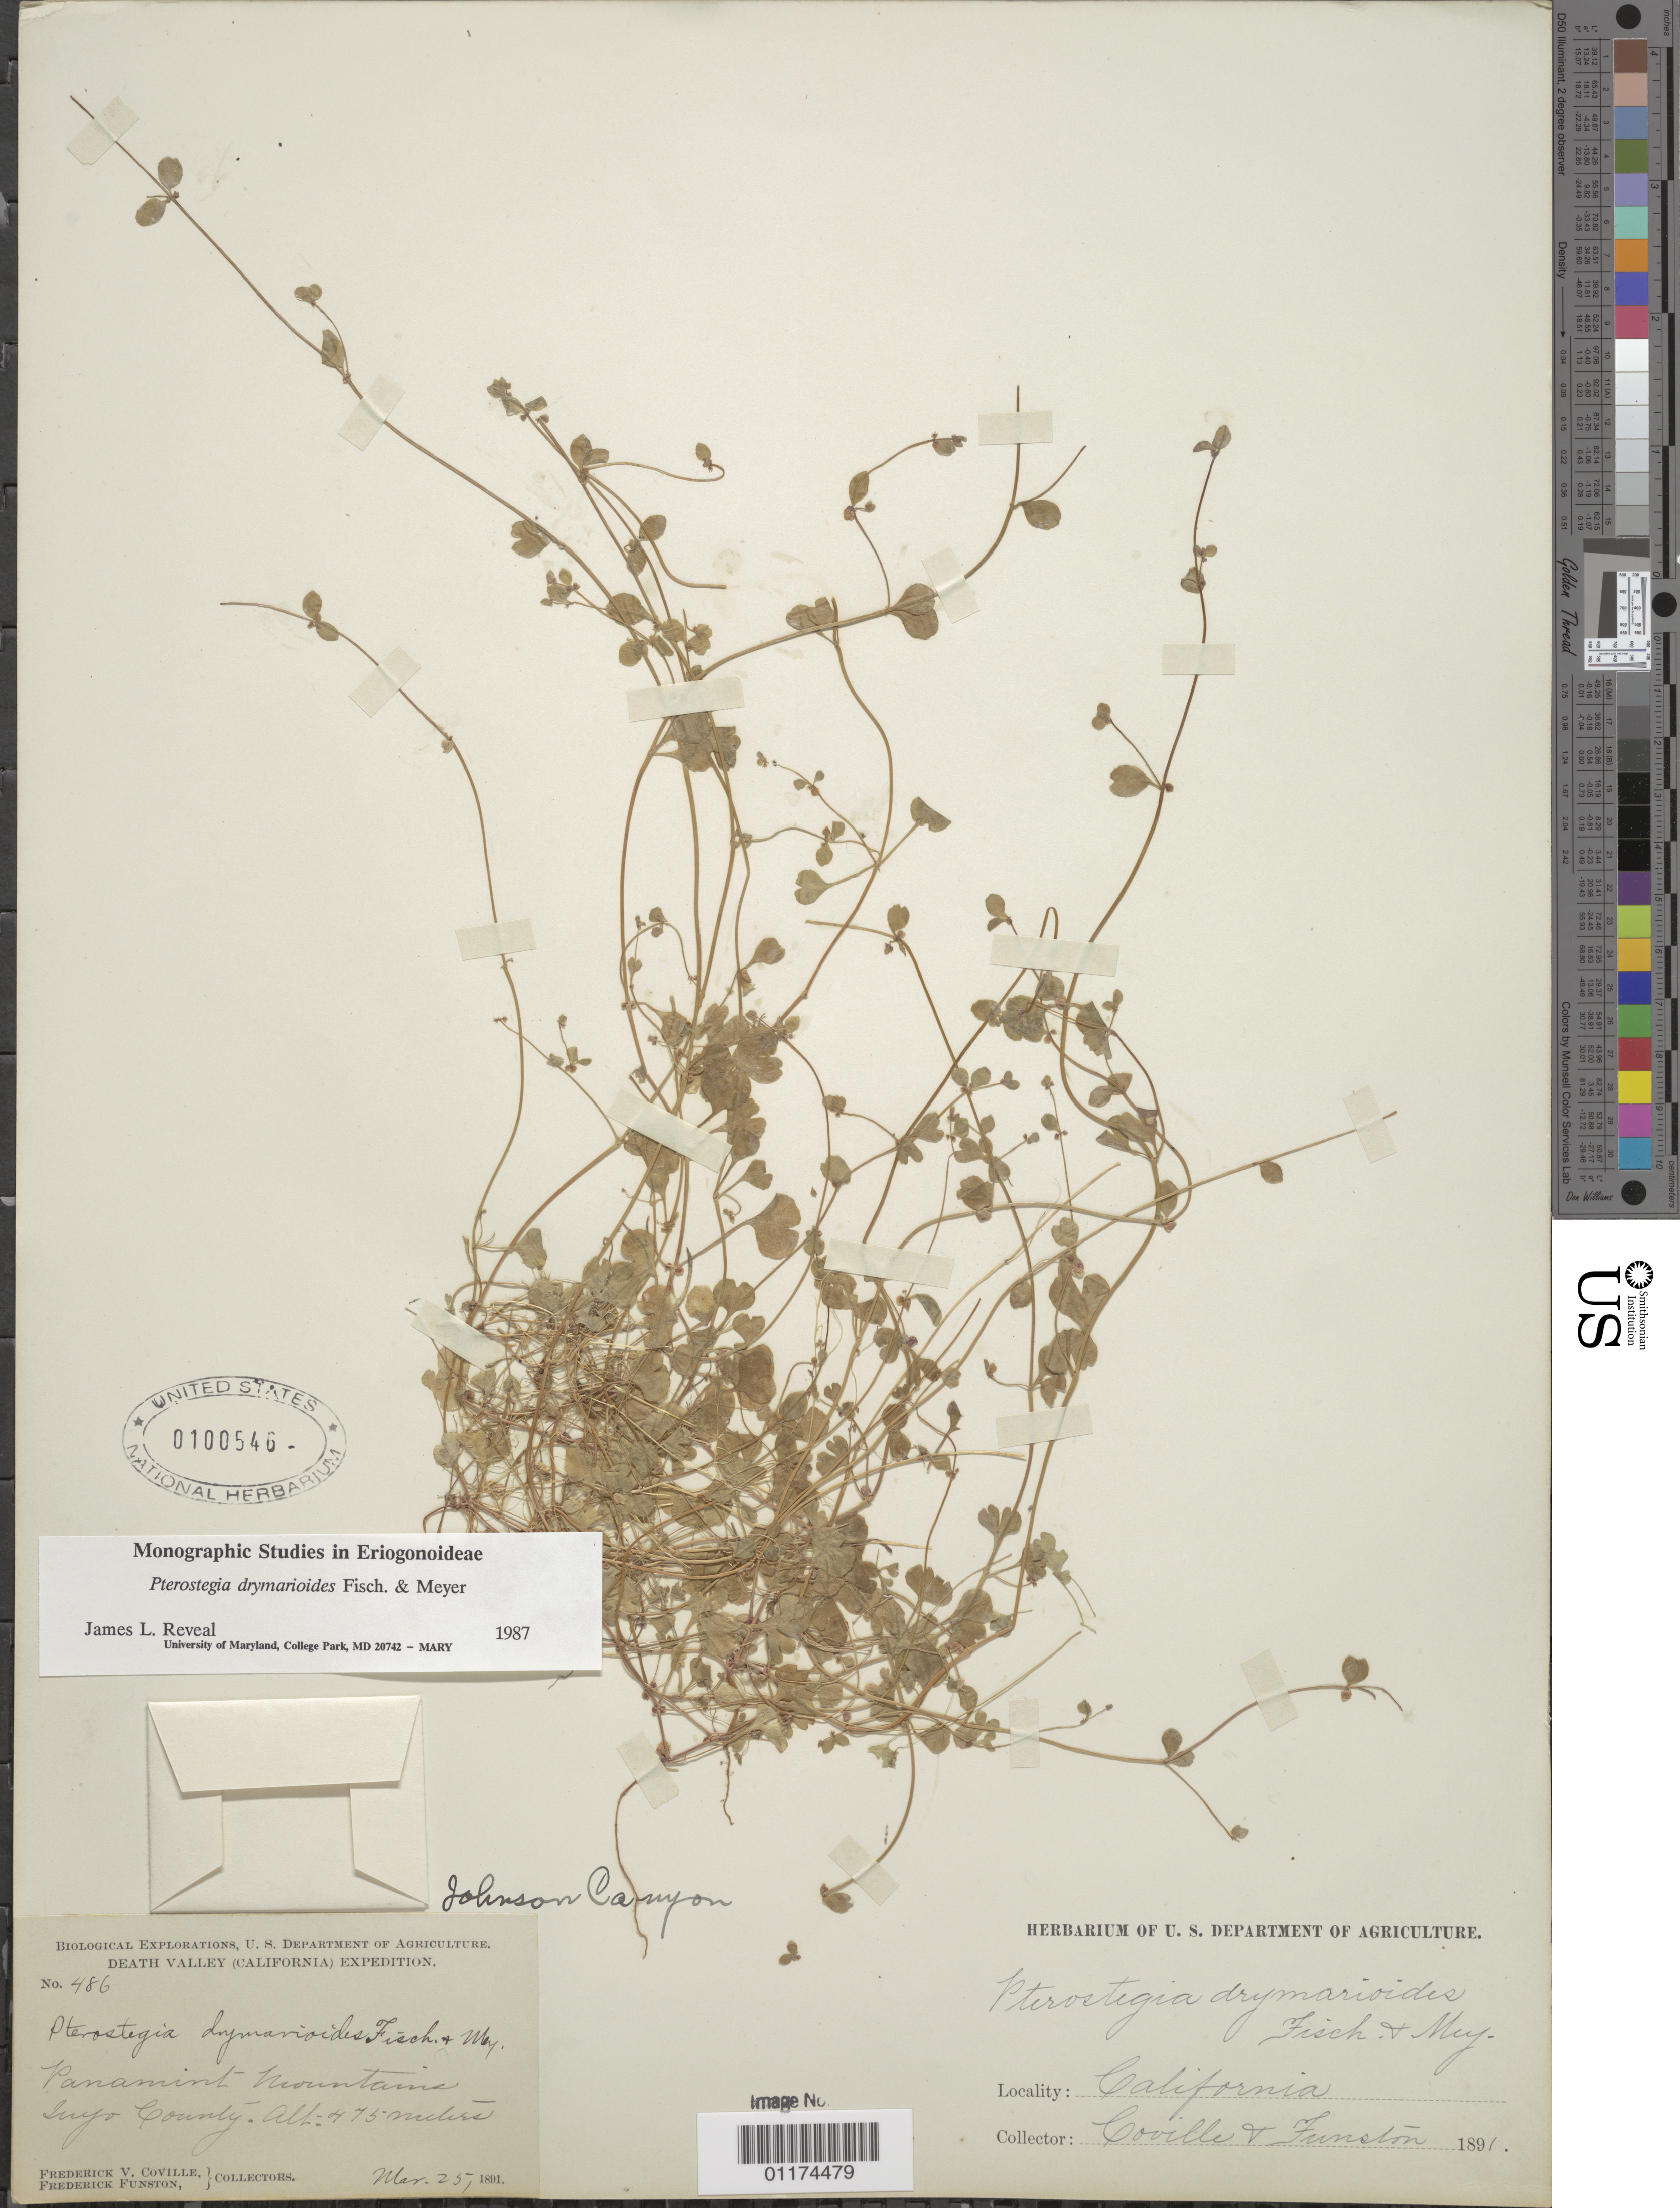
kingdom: Plantae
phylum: Tracheophyta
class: Magnoliopsida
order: Caryophyllales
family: Polygonaceae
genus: Pterostegia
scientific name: Pterostegia drymarioides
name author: Fisch. & C.A. Mey.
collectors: F. V. Coville & F. Funston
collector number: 486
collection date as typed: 25 Mar 1891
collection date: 1891-03-25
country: United States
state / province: California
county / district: Inyo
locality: Panamint Mts.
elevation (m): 475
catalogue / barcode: US 100546